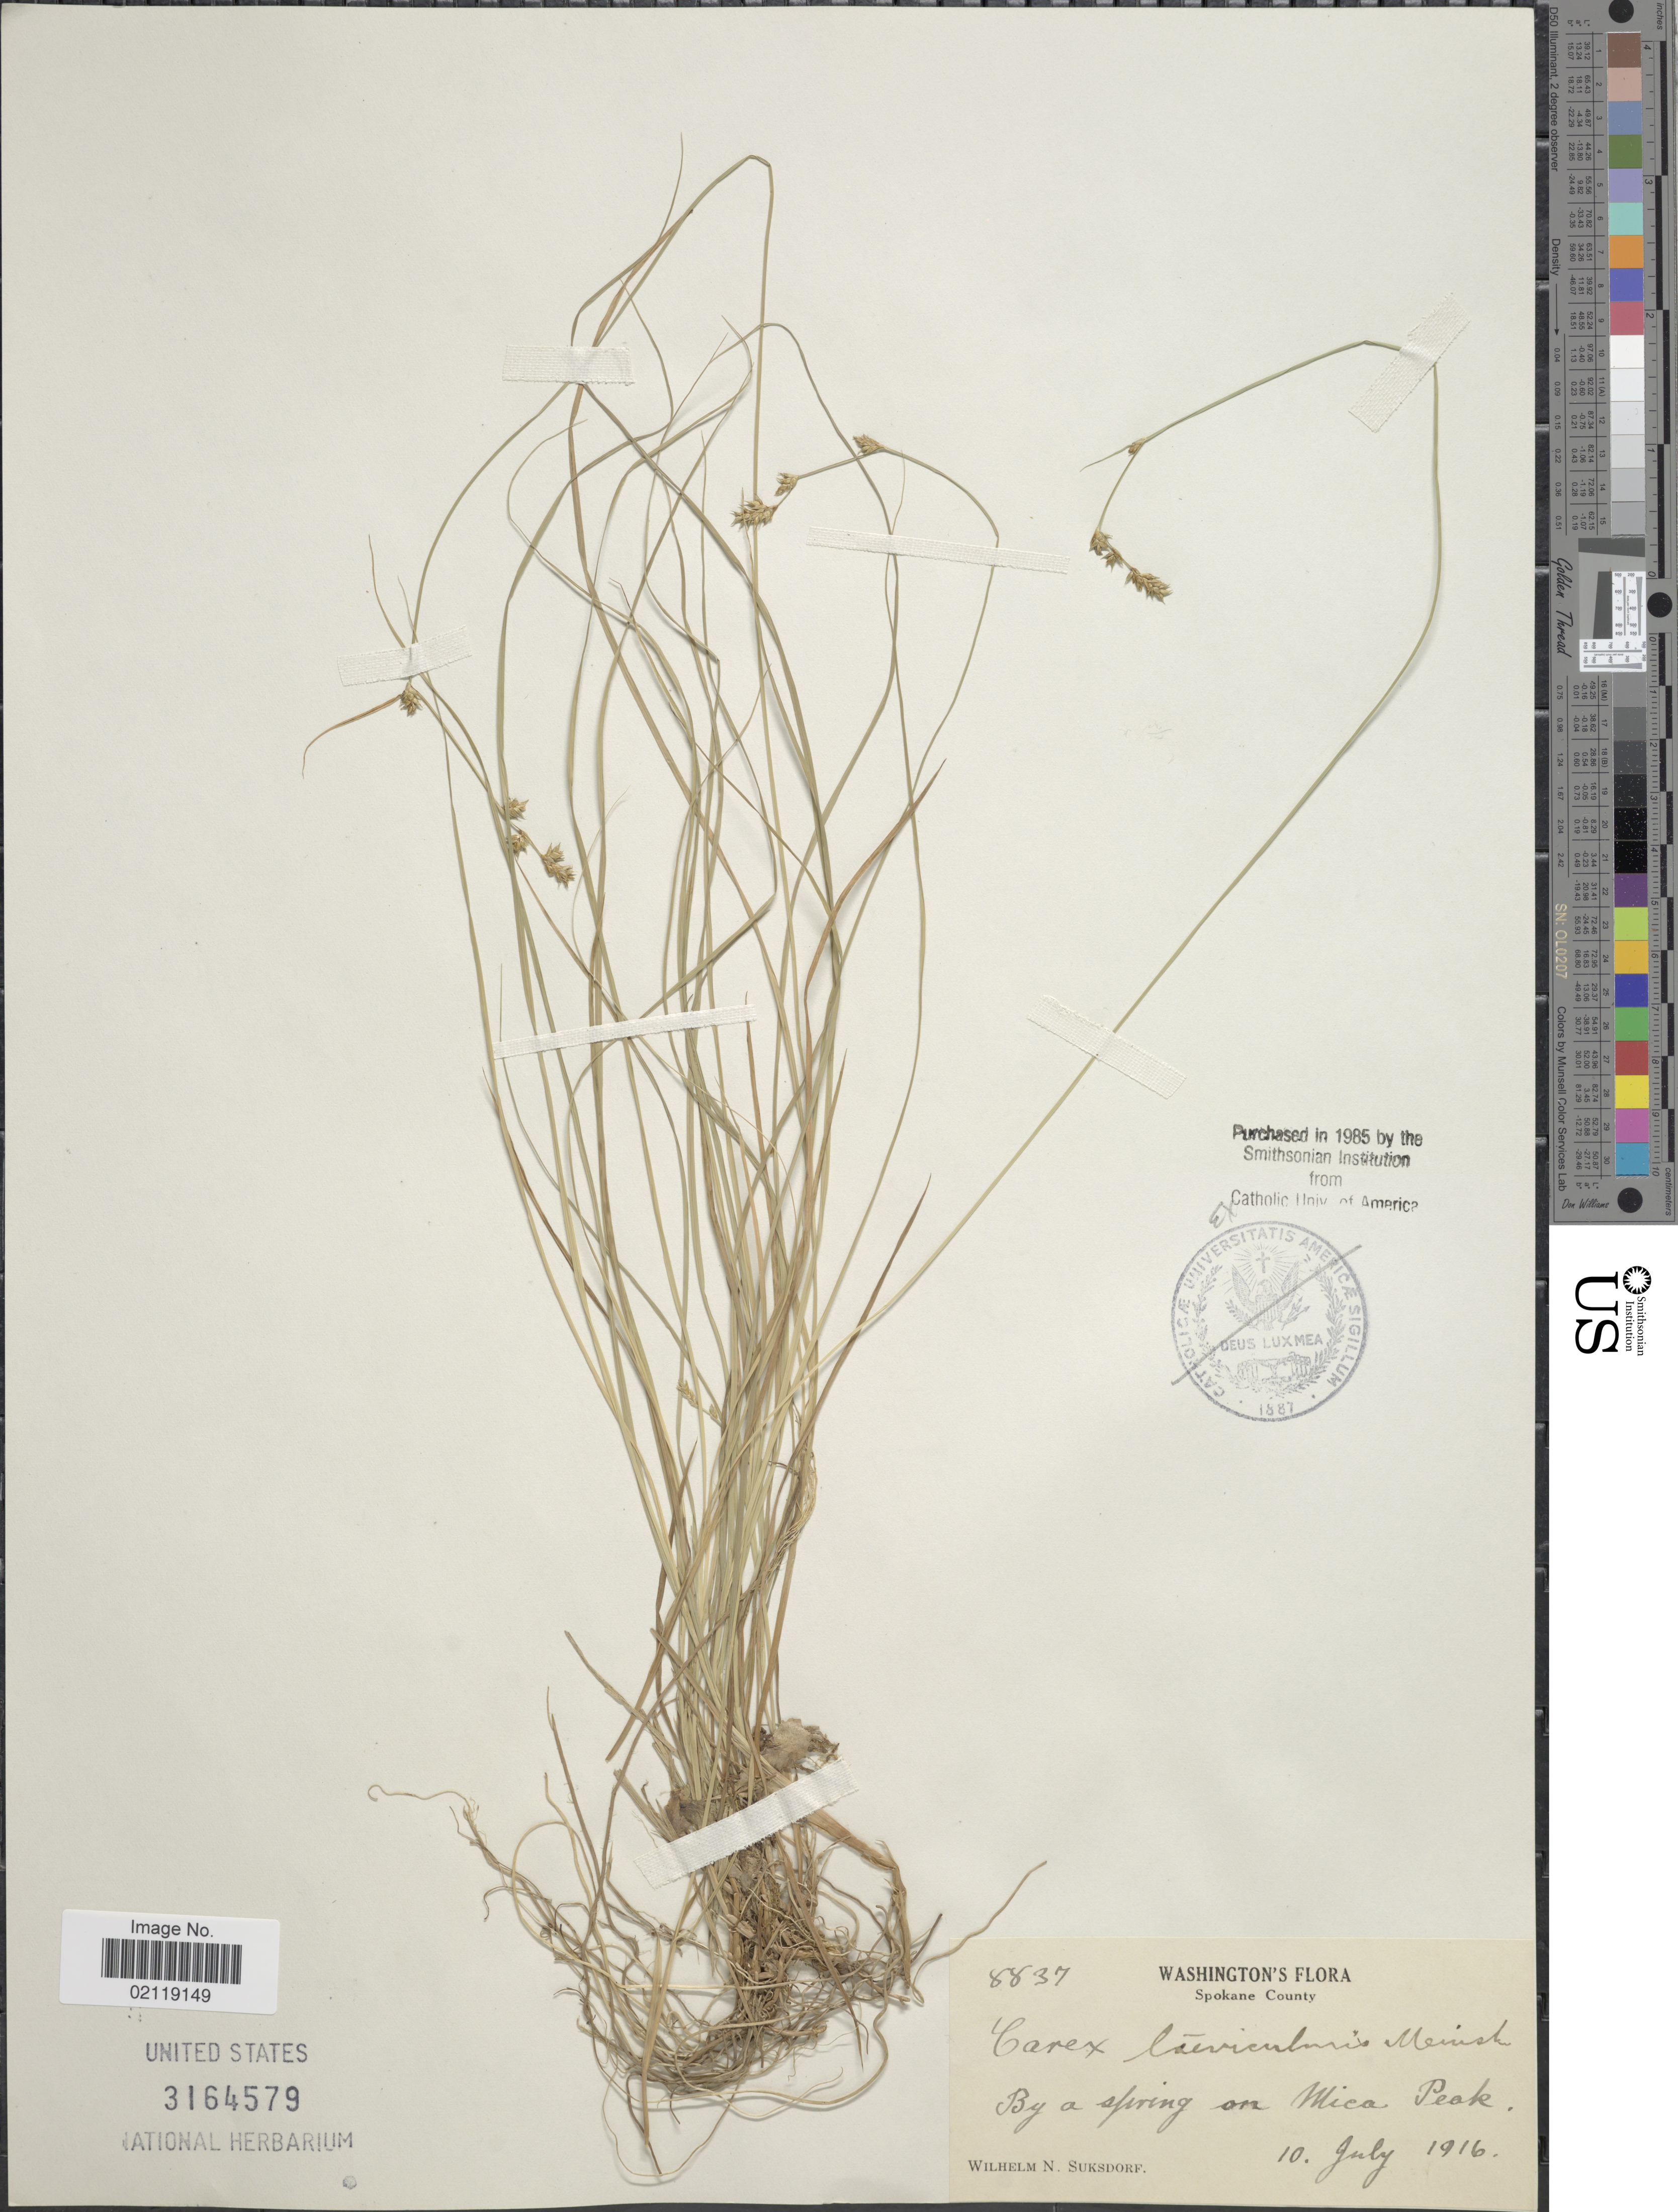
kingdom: Plantae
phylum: Tracheophyta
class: Liliopsida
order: Poales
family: Cyperaceae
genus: Carex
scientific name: Carex laeviculmis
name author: Meinsh.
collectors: W. N. Suksdorf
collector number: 8837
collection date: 1916-07-10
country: United States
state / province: Washington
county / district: Spokane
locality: Spokane County. By a spring on Mica Peak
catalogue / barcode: US 3164579